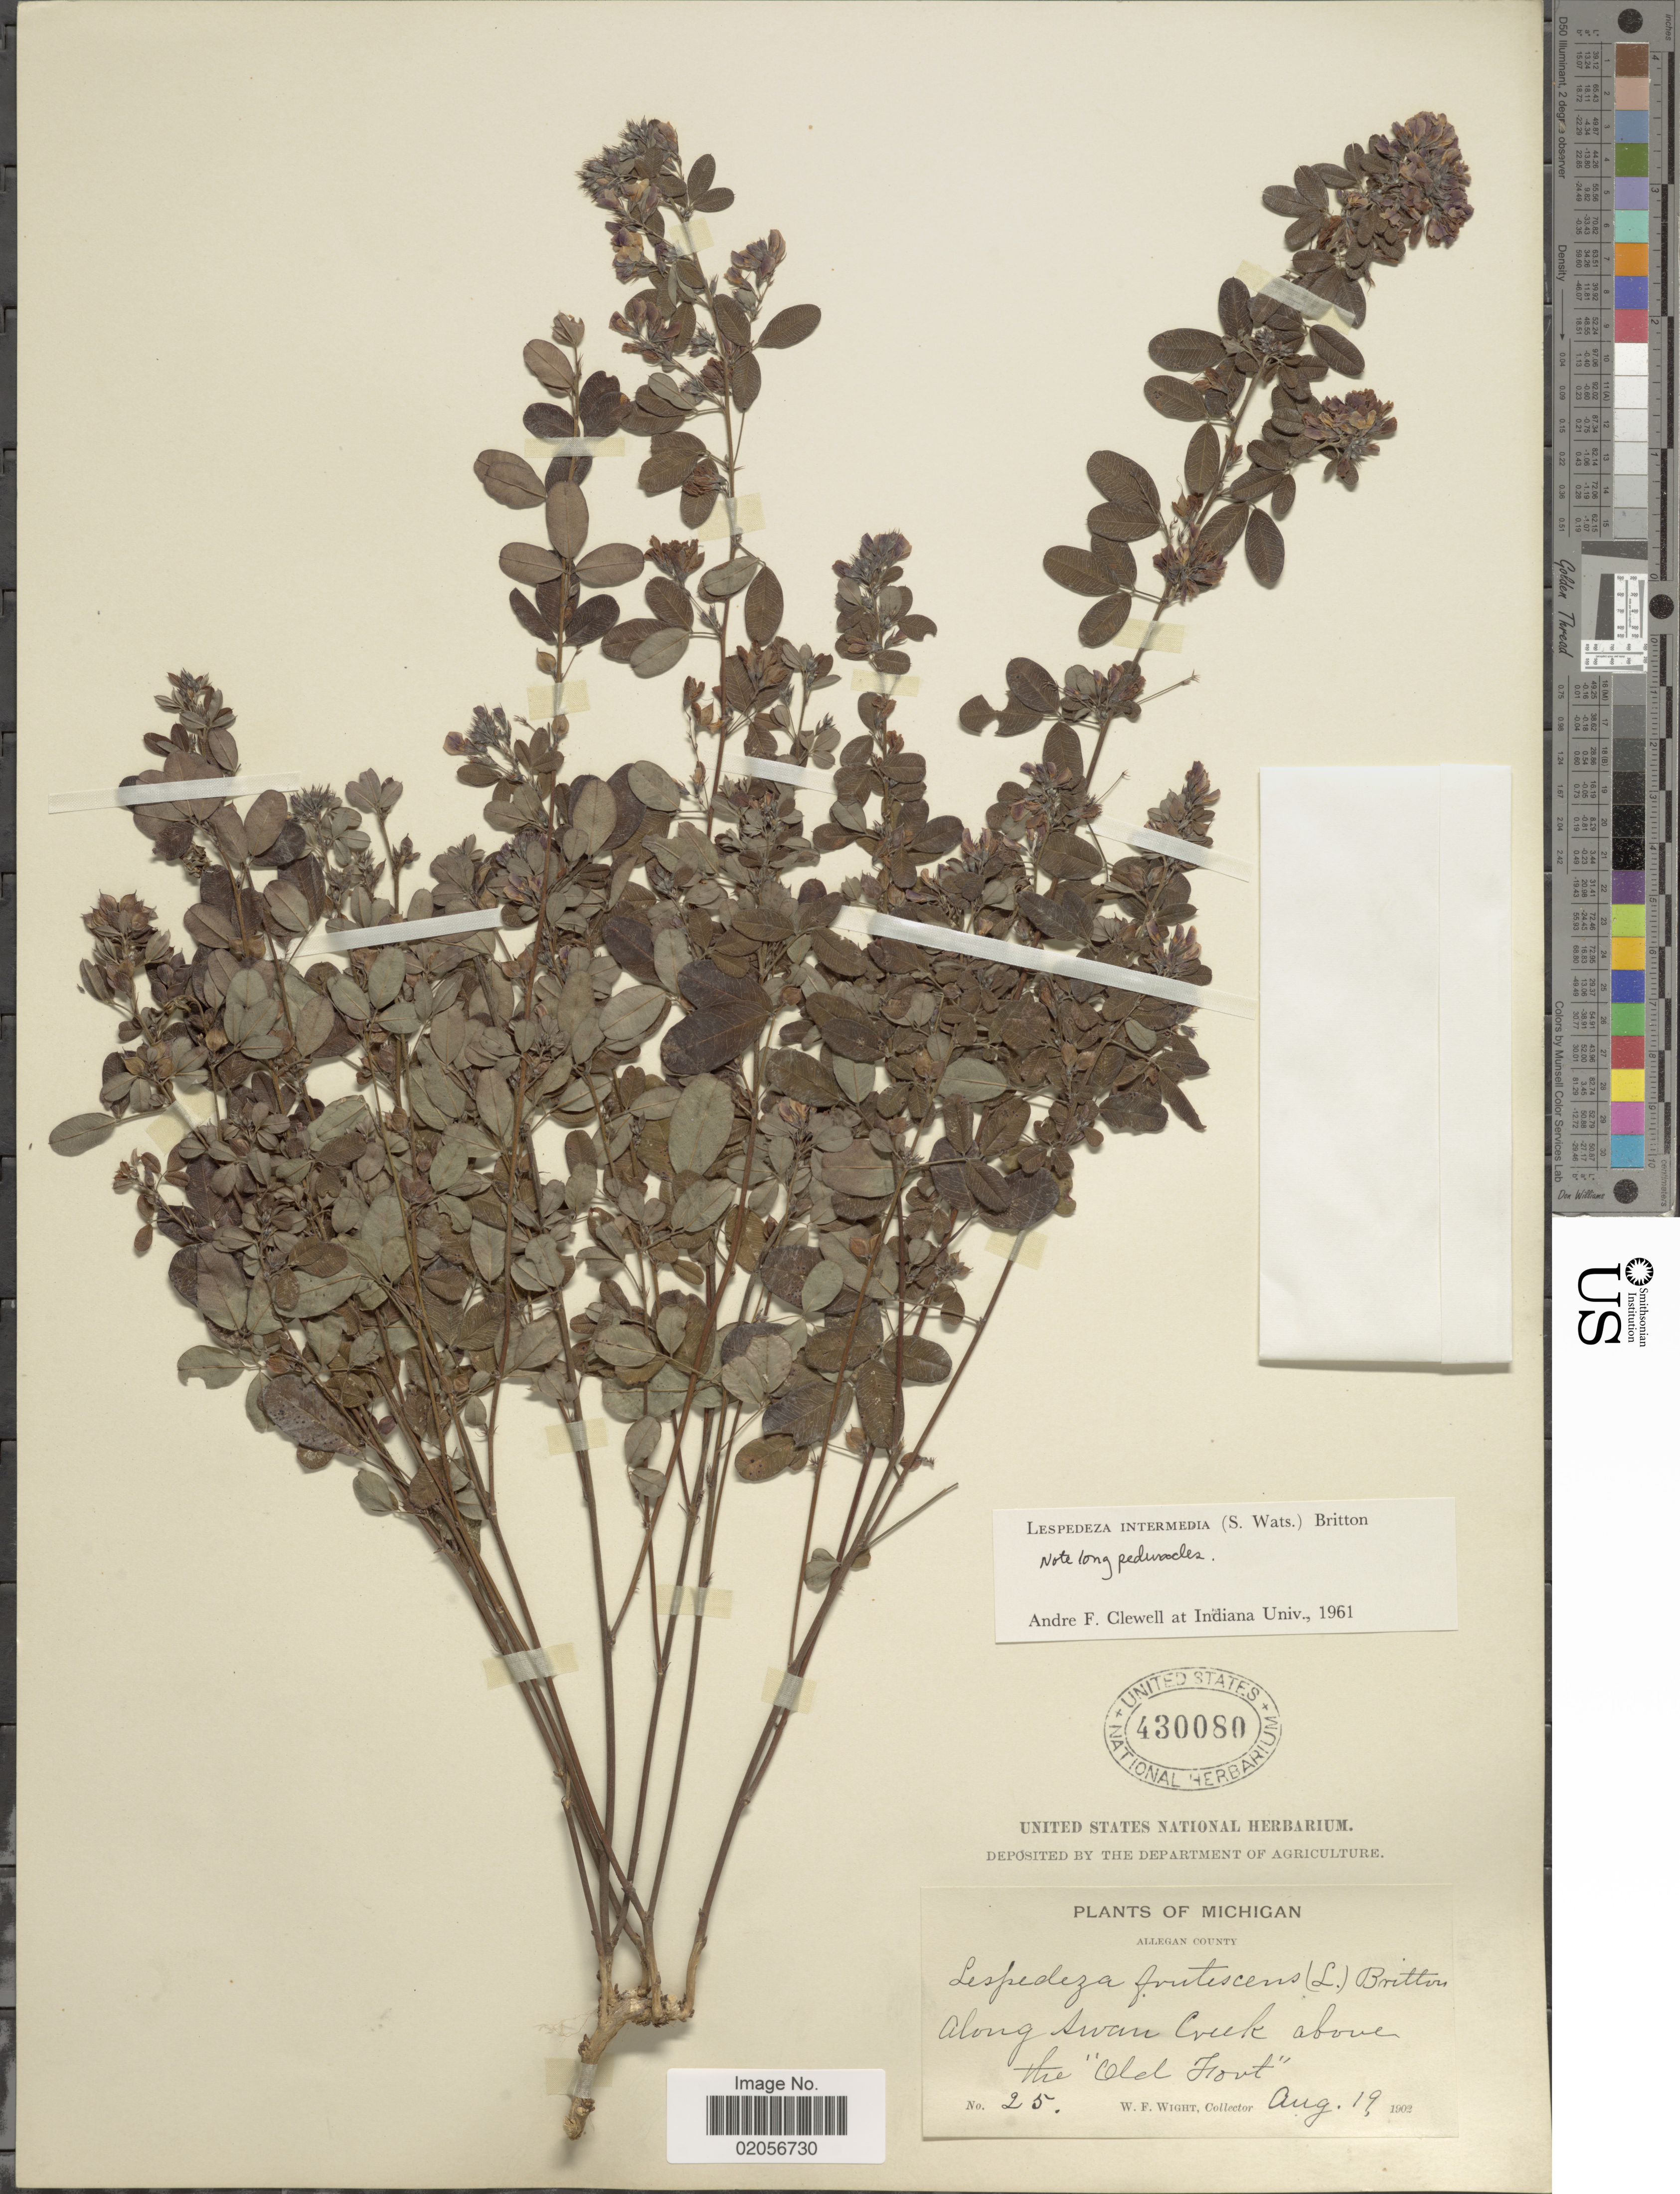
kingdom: Plantae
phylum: Tracheophyta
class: Magnoliopsida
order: Fabales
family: Fabaceae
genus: Lespedeza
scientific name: Lespedeza intermedia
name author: (S. Watson) Britton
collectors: W. Wight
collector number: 25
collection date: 1902-08-19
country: United States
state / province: Michigan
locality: Allegan County, Along Swan Creek above the 'Old Fort'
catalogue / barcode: US 430080